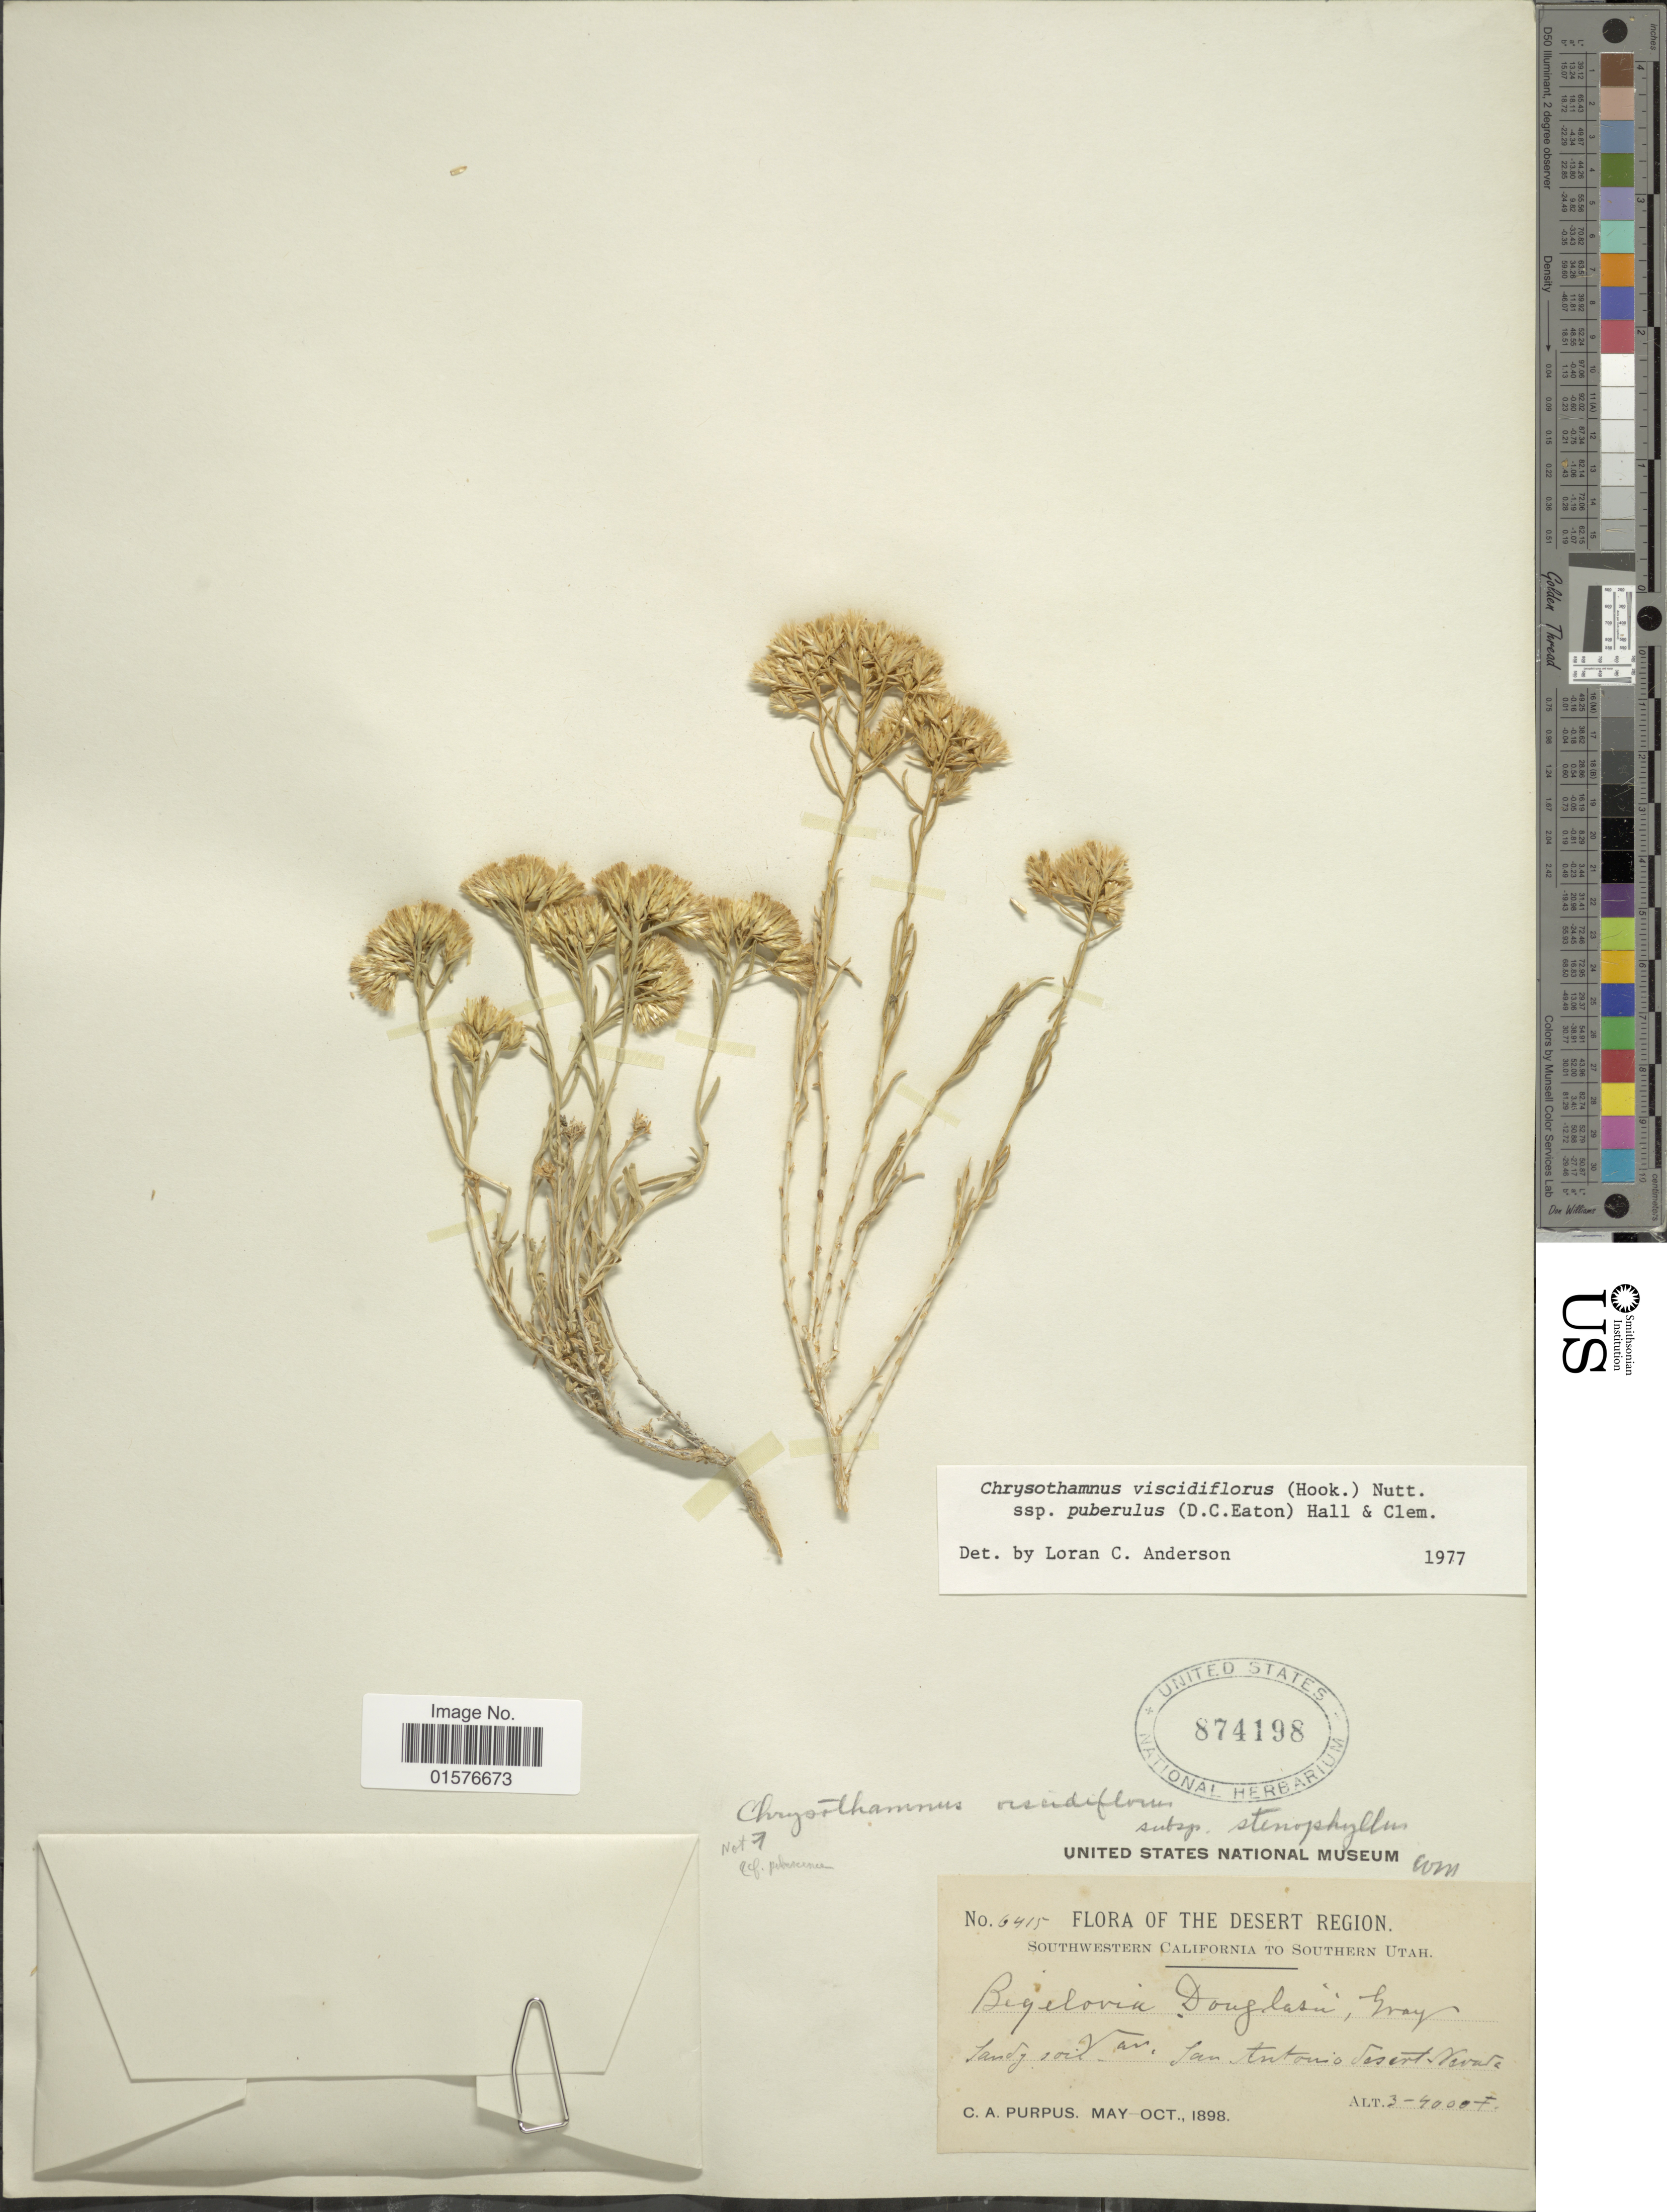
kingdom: Plantae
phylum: Tracheophyta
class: Magnoliopsida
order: Asterales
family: Asteraceae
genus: Chrysothamnus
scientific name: Chrysothamnus viscidiflorus subsp. puberulus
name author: (D.C. Eaton) H.M. Hall & Clem.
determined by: Urbatsch, Lowell E., Curator (LSU), Louisiana State University (UNITED STATES)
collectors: C. A. Purpus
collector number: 6415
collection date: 1898-05/1898-10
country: United States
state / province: Nevada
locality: The Desert Region, San Antonio, Desert-Nevada. Southwestern California to Southern Utah.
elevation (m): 914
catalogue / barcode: US 874198